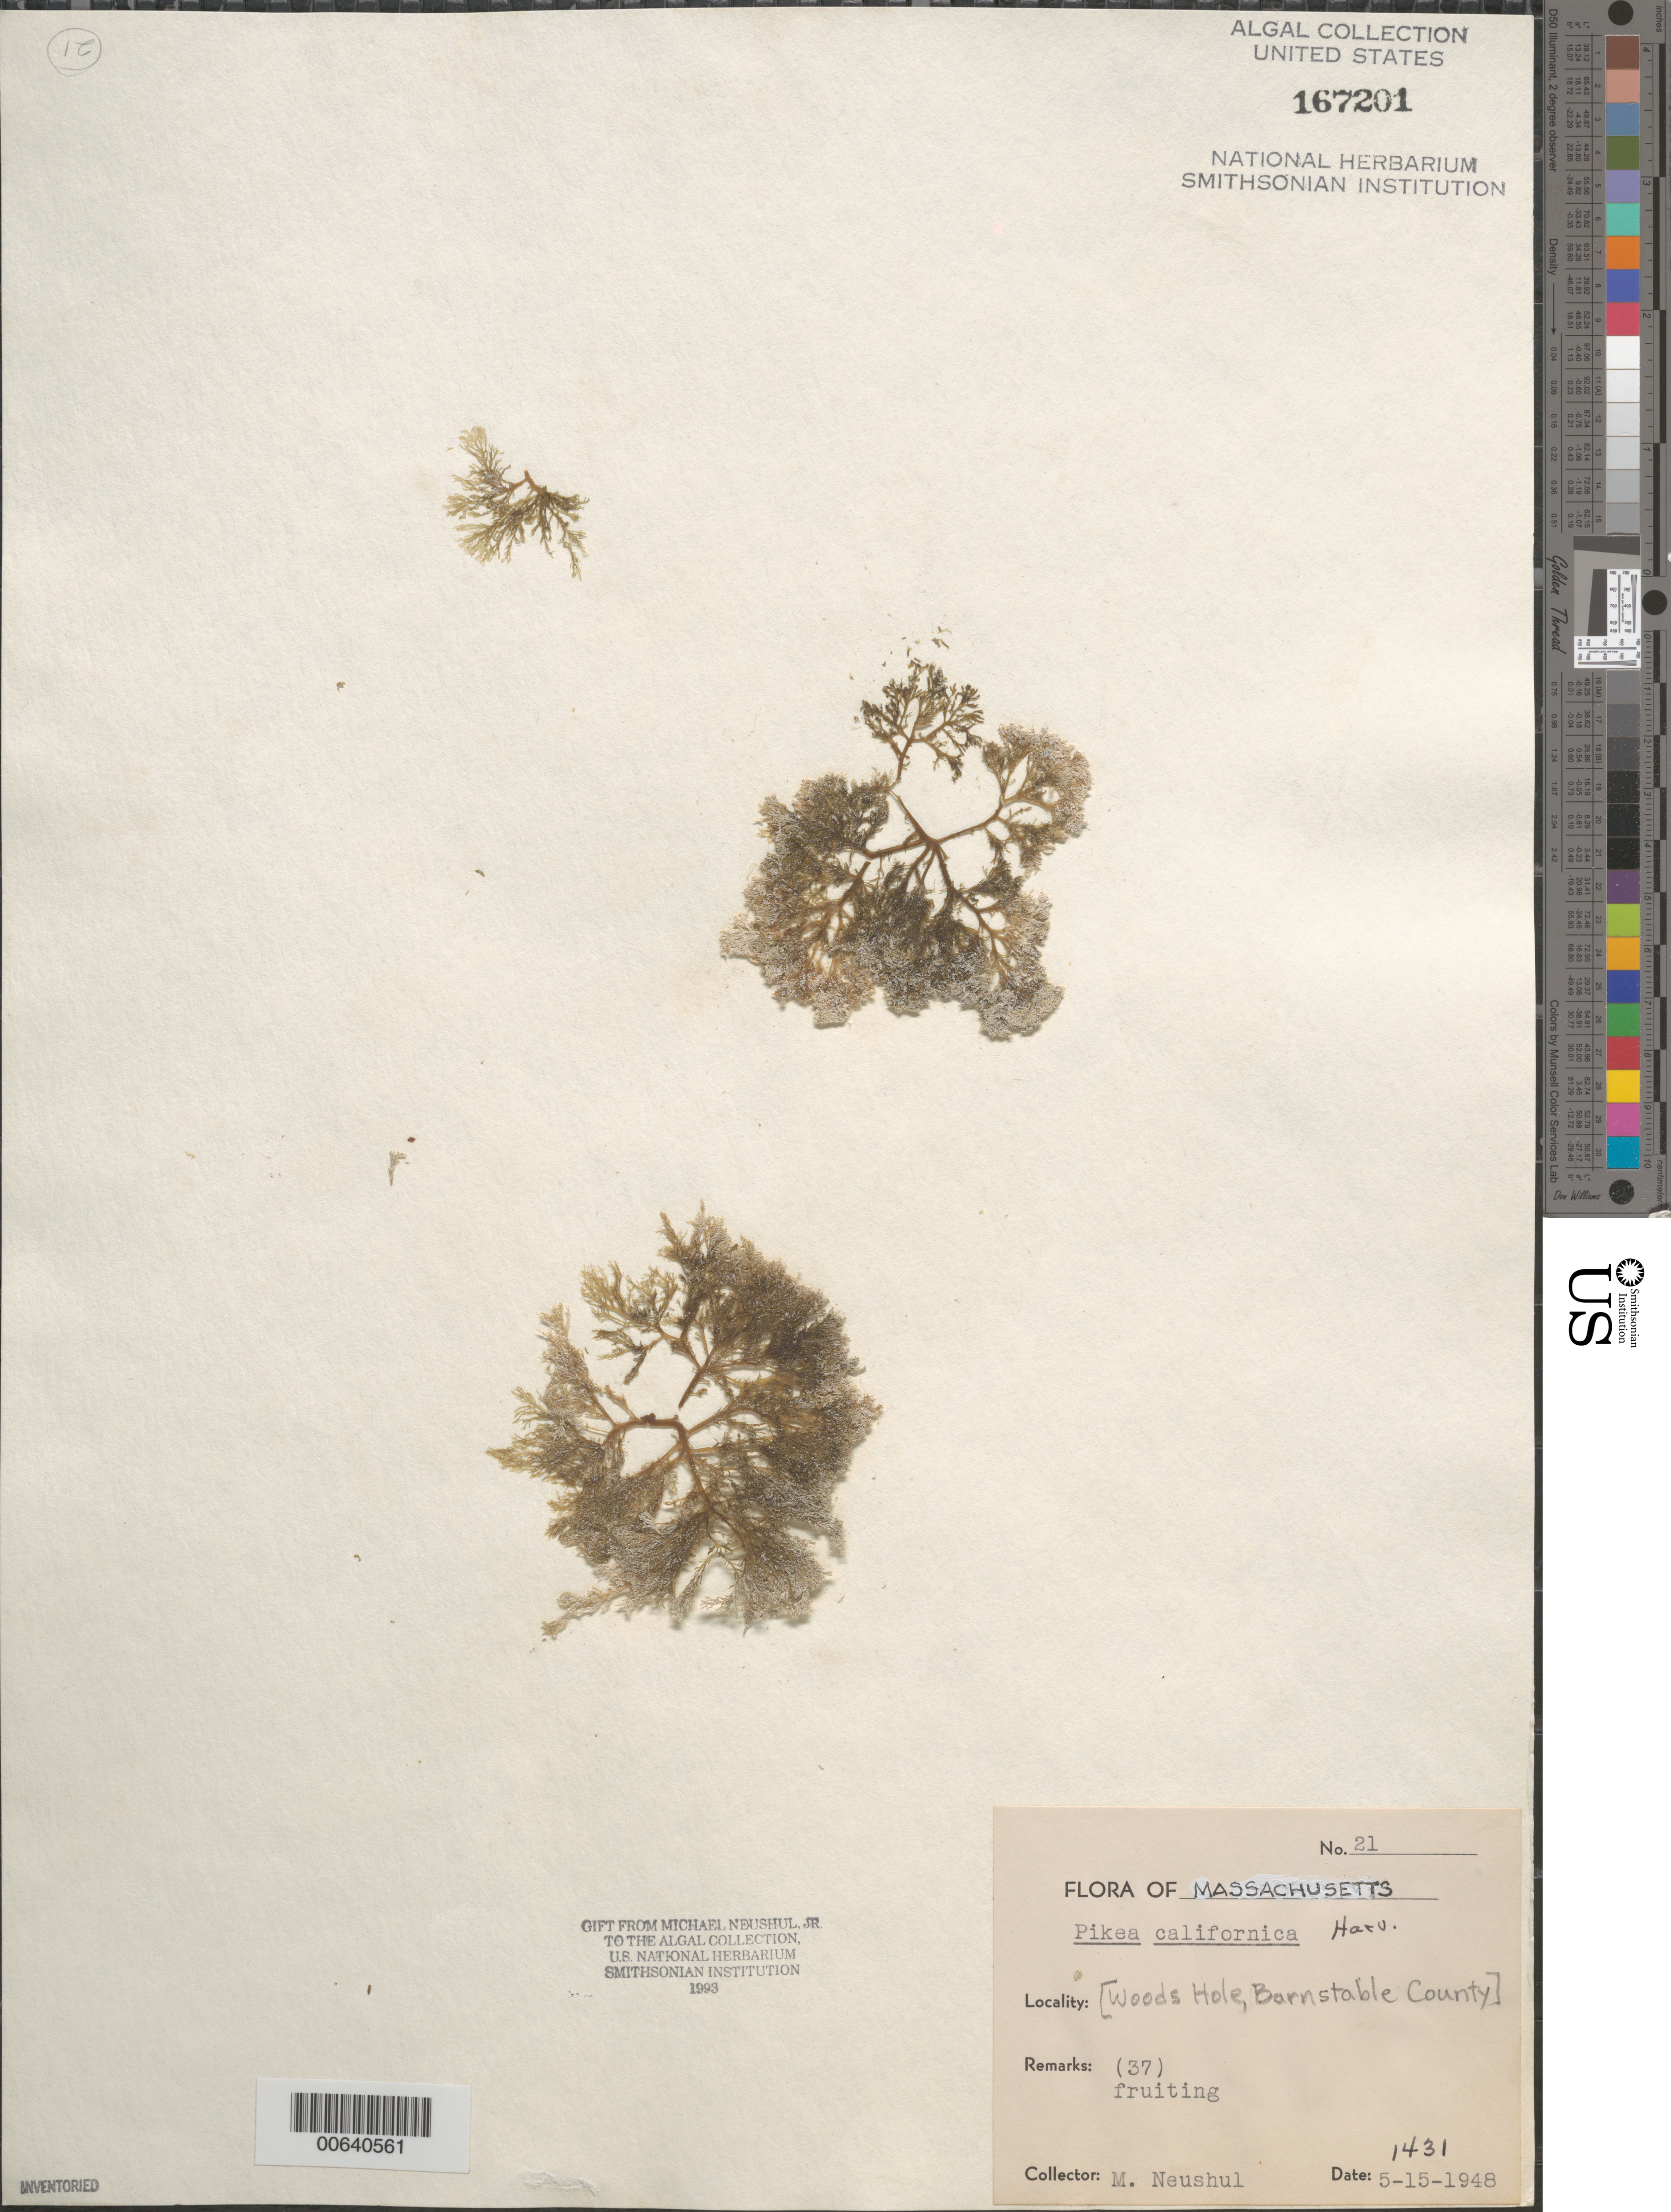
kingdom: Plantae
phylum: Rhodophyta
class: Florideophyceae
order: Gigartinales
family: Dumontiaceae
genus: Pikea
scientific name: Pikea californica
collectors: M. Neushul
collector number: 21 & Neushul 1431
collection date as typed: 15 May 1948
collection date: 1948-05-15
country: United States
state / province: Massachusetts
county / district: Barnstable County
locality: Woods Hole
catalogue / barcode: US 167201